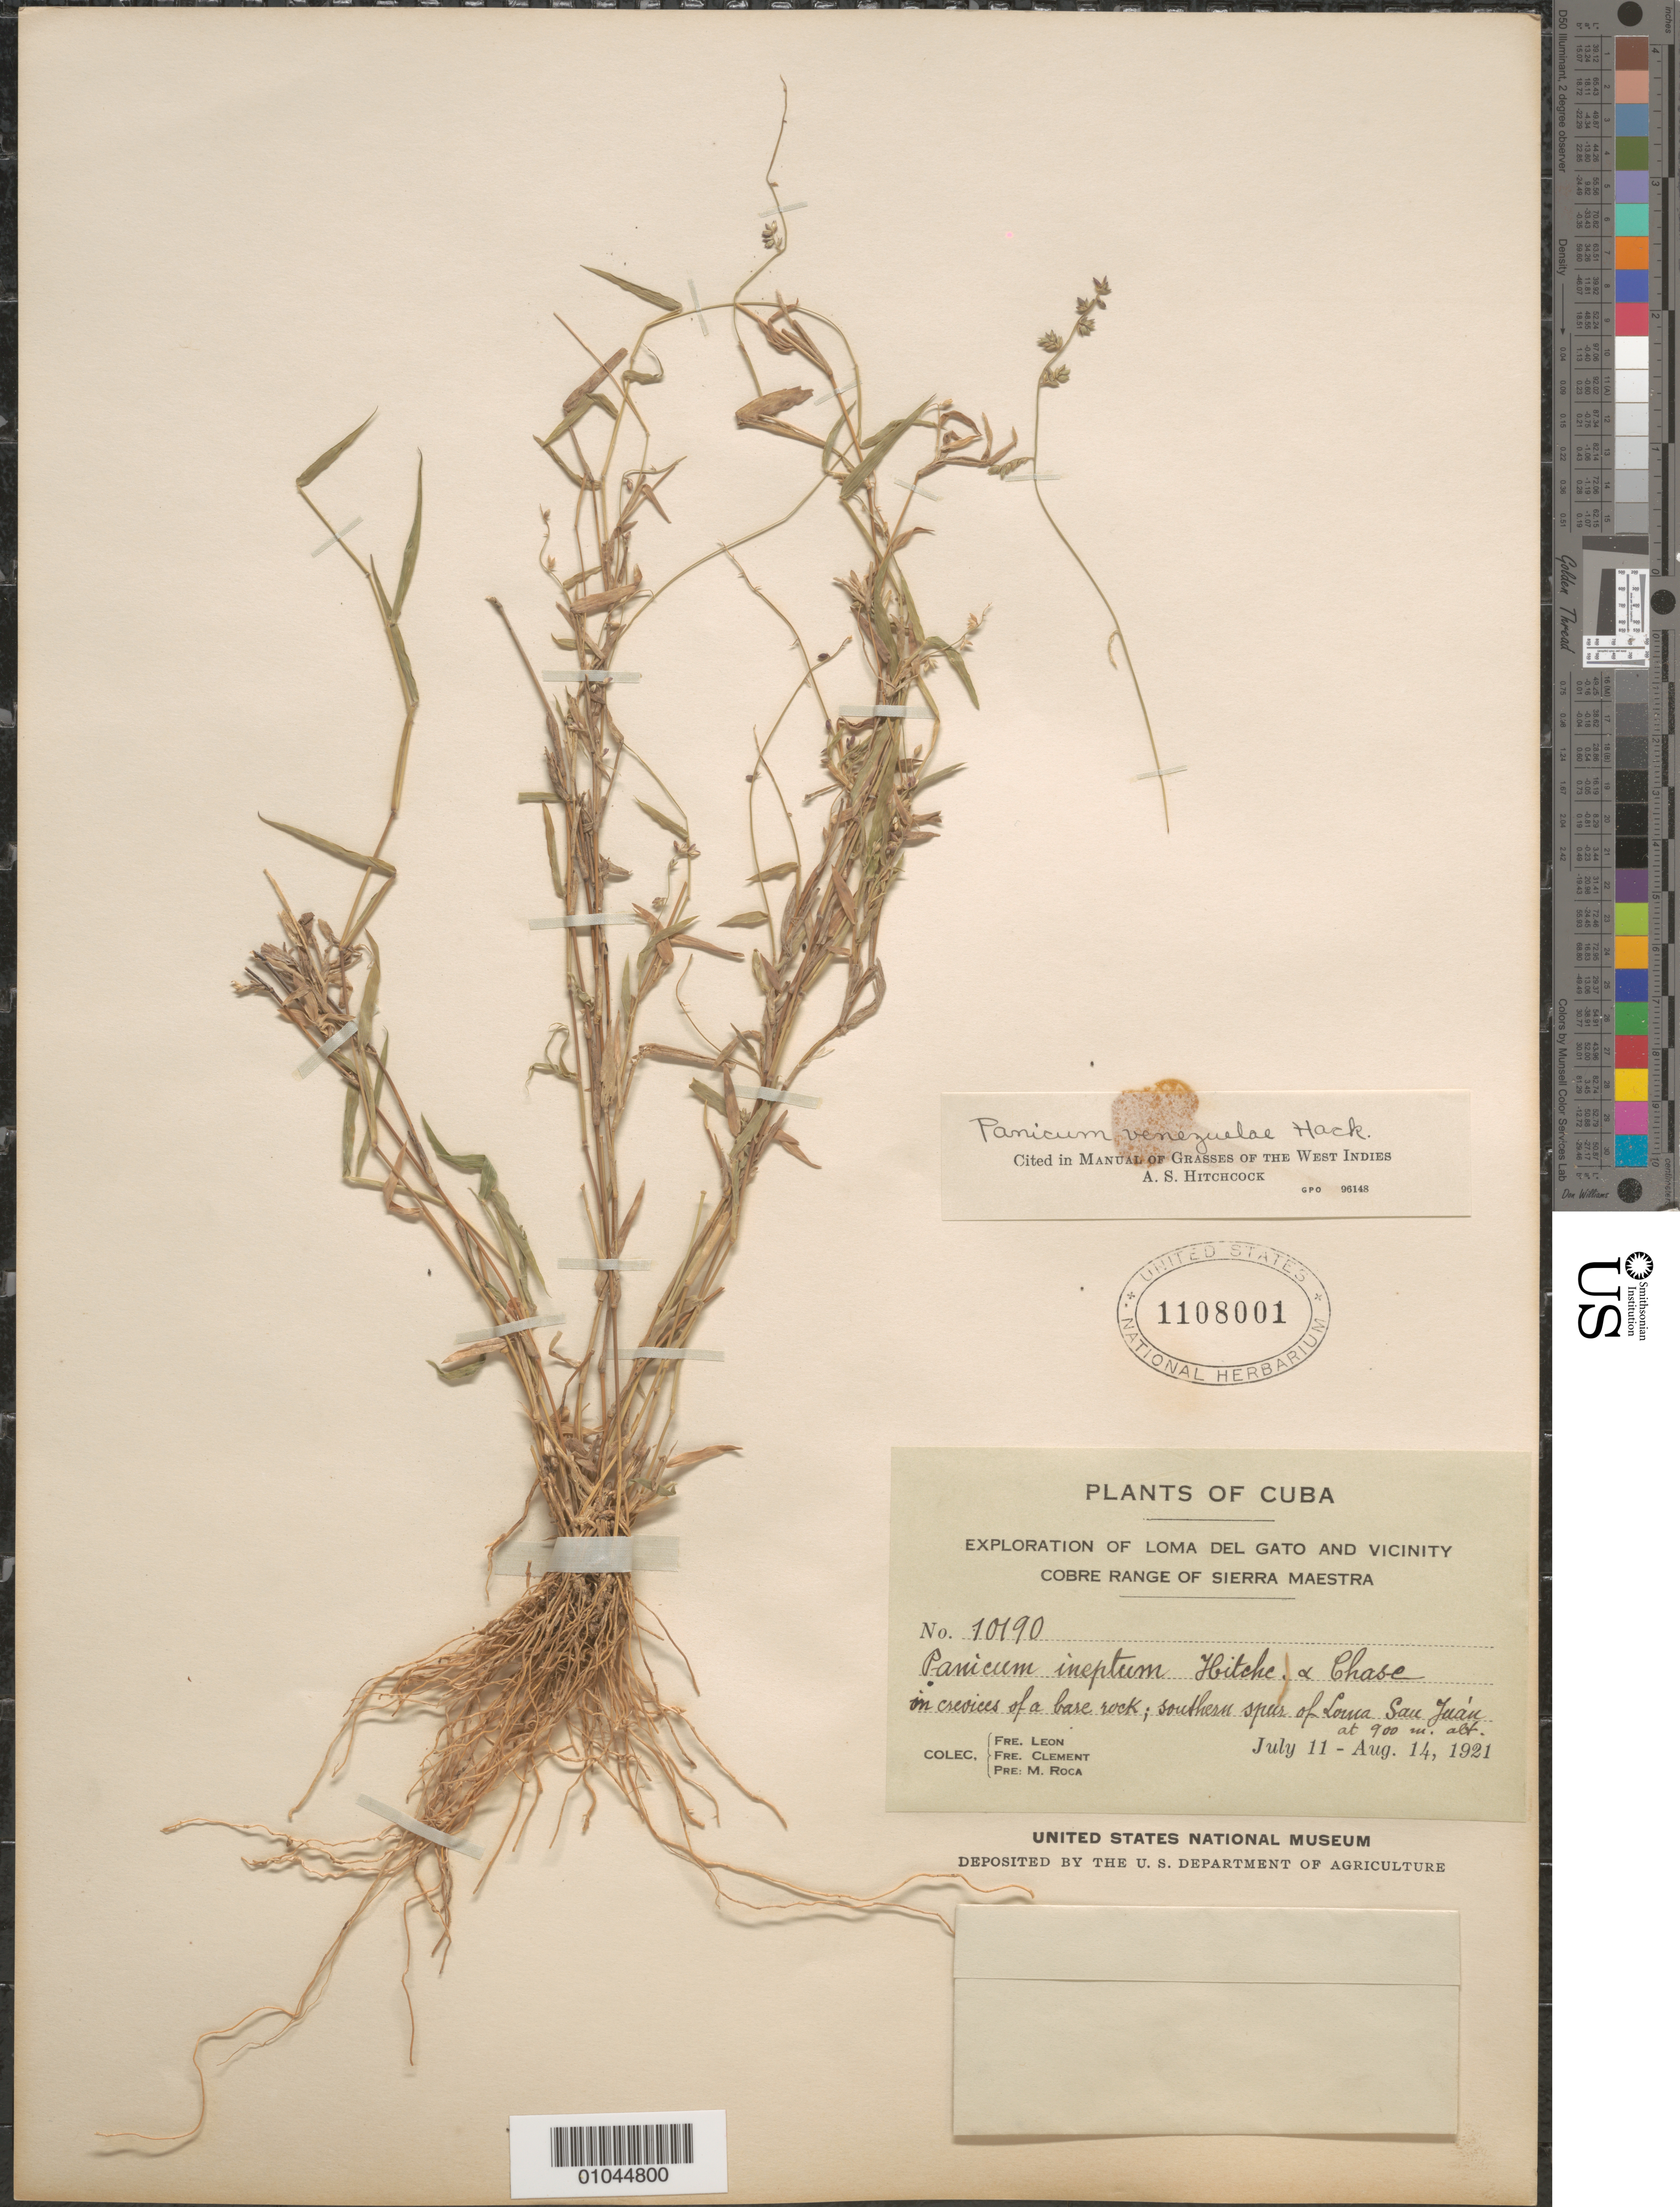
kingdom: Plantae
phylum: Tracheophyta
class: Liliopsida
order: Poales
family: Poaceae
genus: Panicum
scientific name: Panicum venezuelae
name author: Hack.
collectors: Bro. León, B. Clement & M. Roca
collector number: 10190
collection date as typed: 11 Jul 1921 to 14 Aug 1921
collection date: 1921-07-11/1921-08-14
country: Cuba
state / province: Oriente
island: Cuba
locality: Southern spur of Loma San Juan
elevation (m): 900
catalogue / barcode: US 1108001